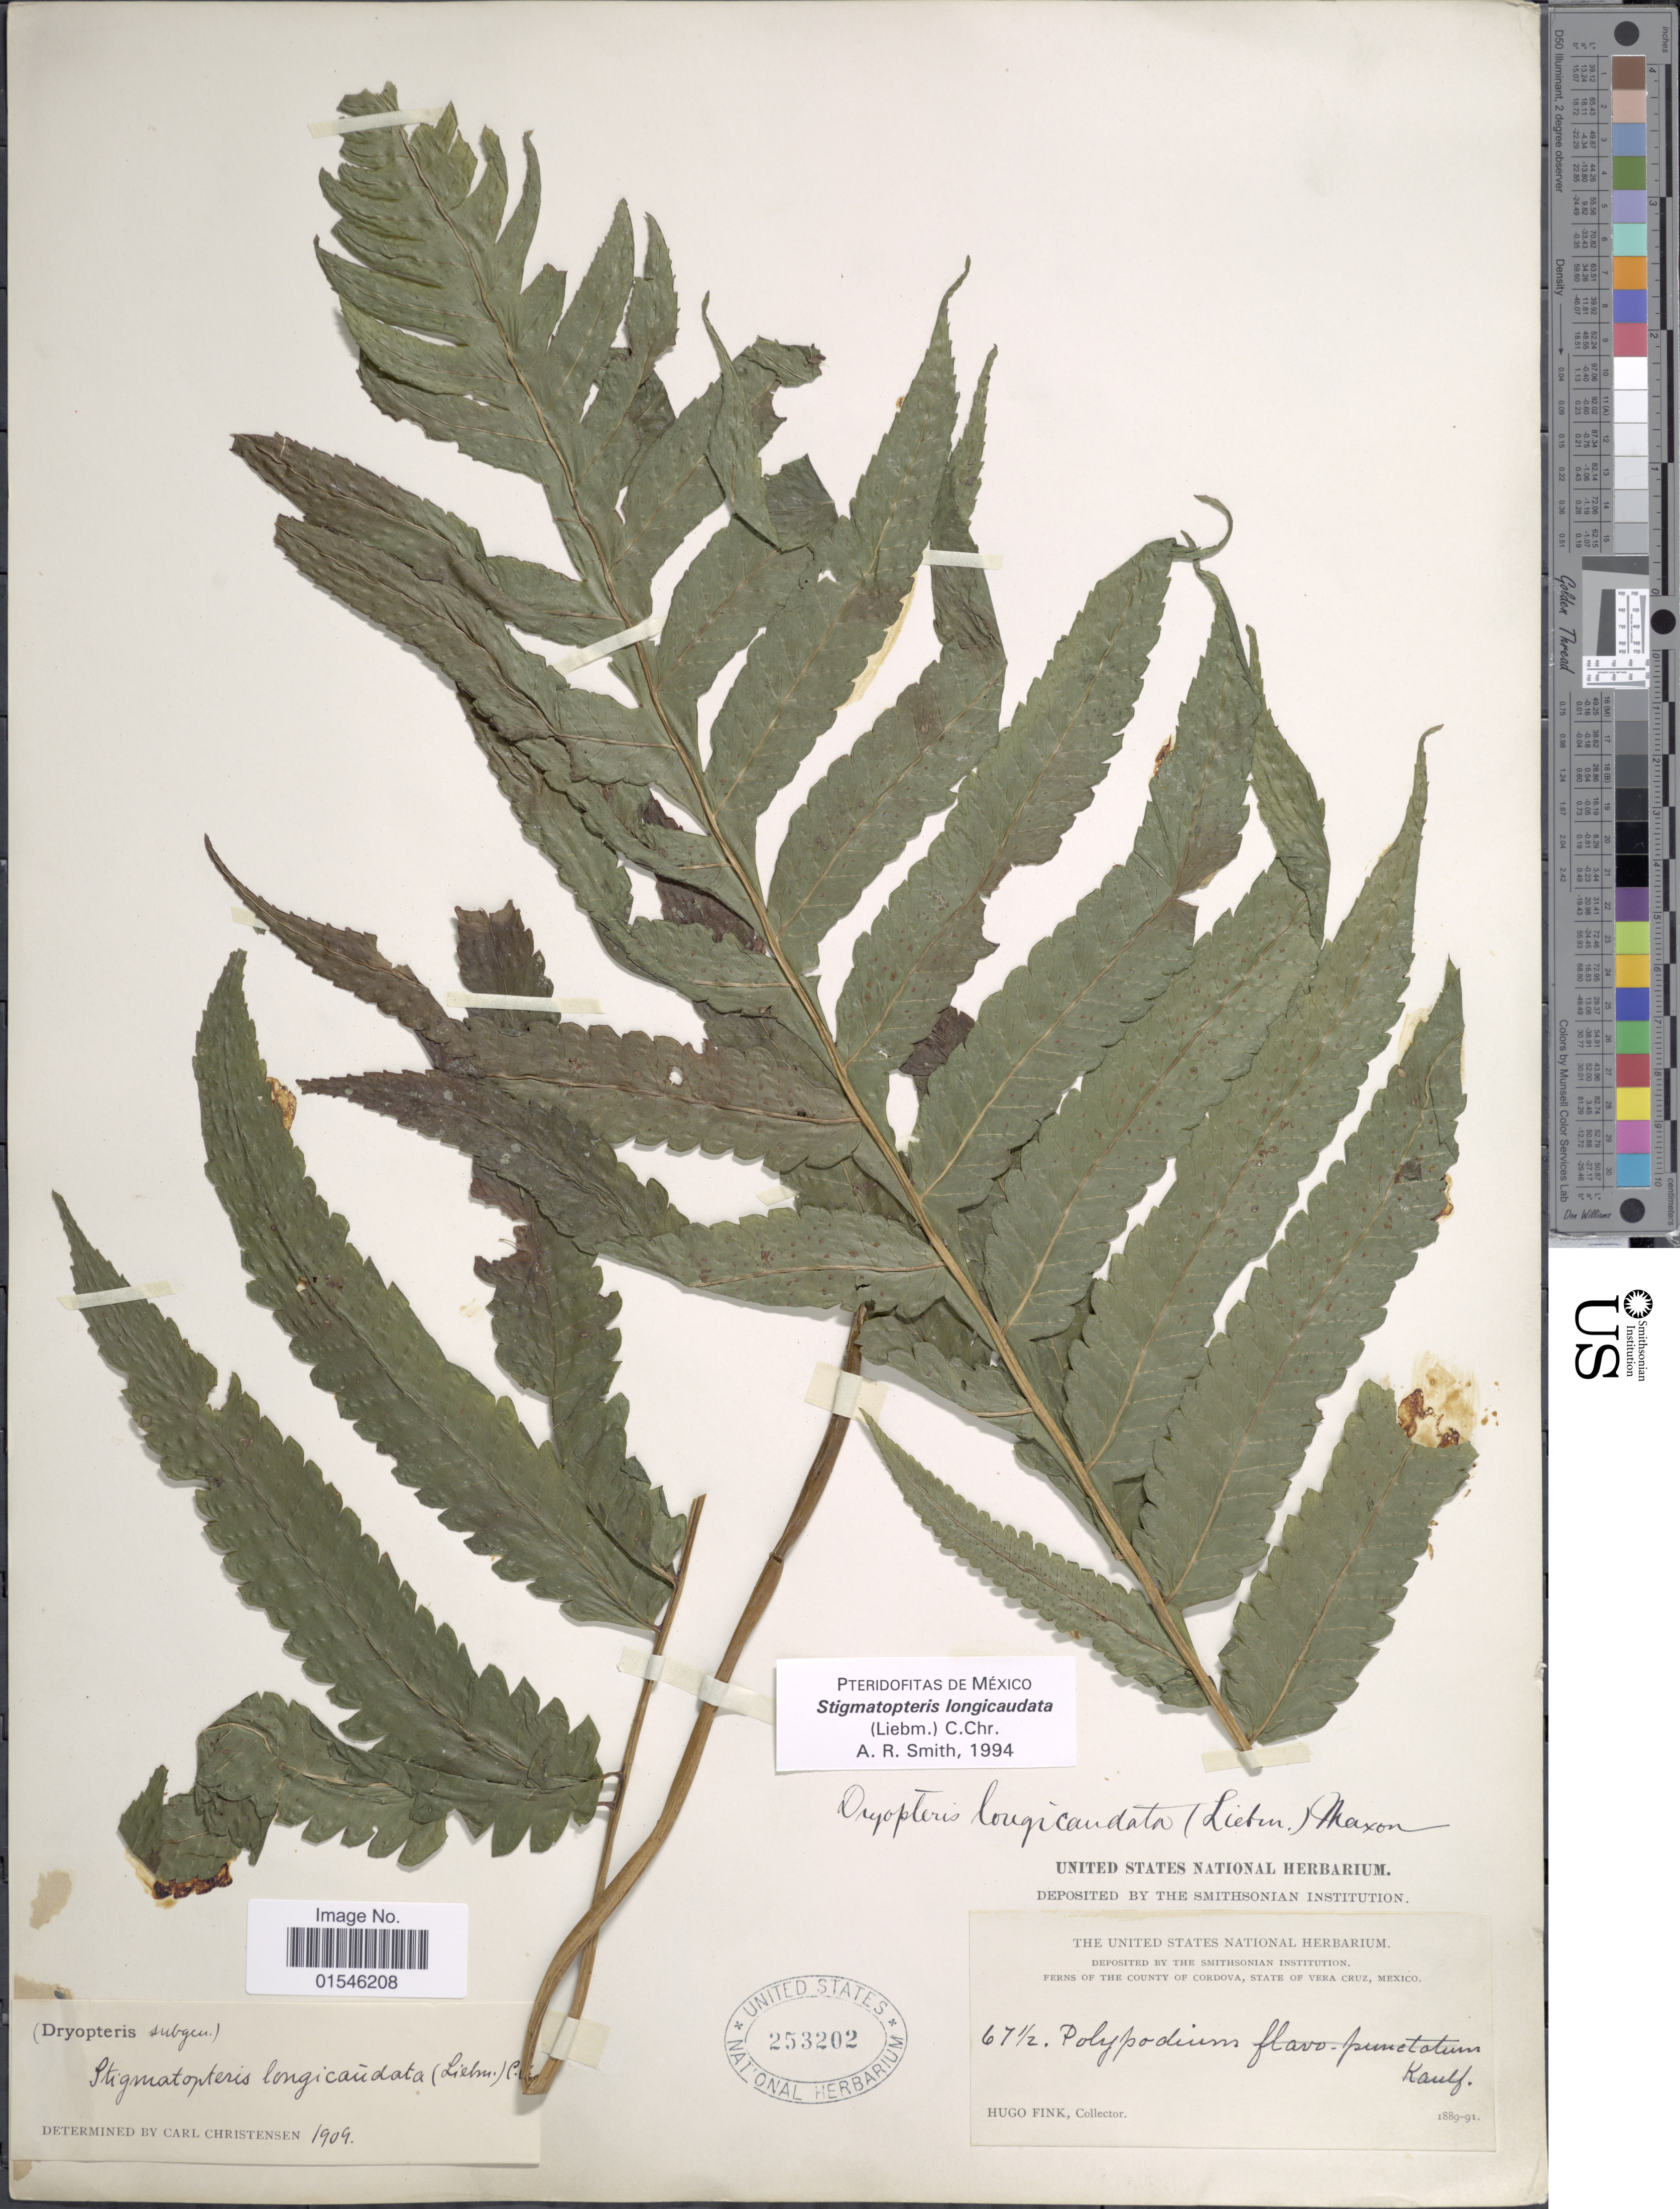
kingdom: Plantae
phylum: Tracheophyta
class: Polypodiopsida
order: Polypodiales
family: Dryopteridaceae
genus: Stigmatopteris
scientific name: Stigmatopteris longicaudata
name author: (Leibm.) C. Chr.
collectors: H. Fink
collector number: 671/2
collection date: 1889/1891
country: Mexico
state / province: Veracruz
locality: Ferns of the County of Cordova, State of Vera Cruz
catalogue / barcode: US 253202